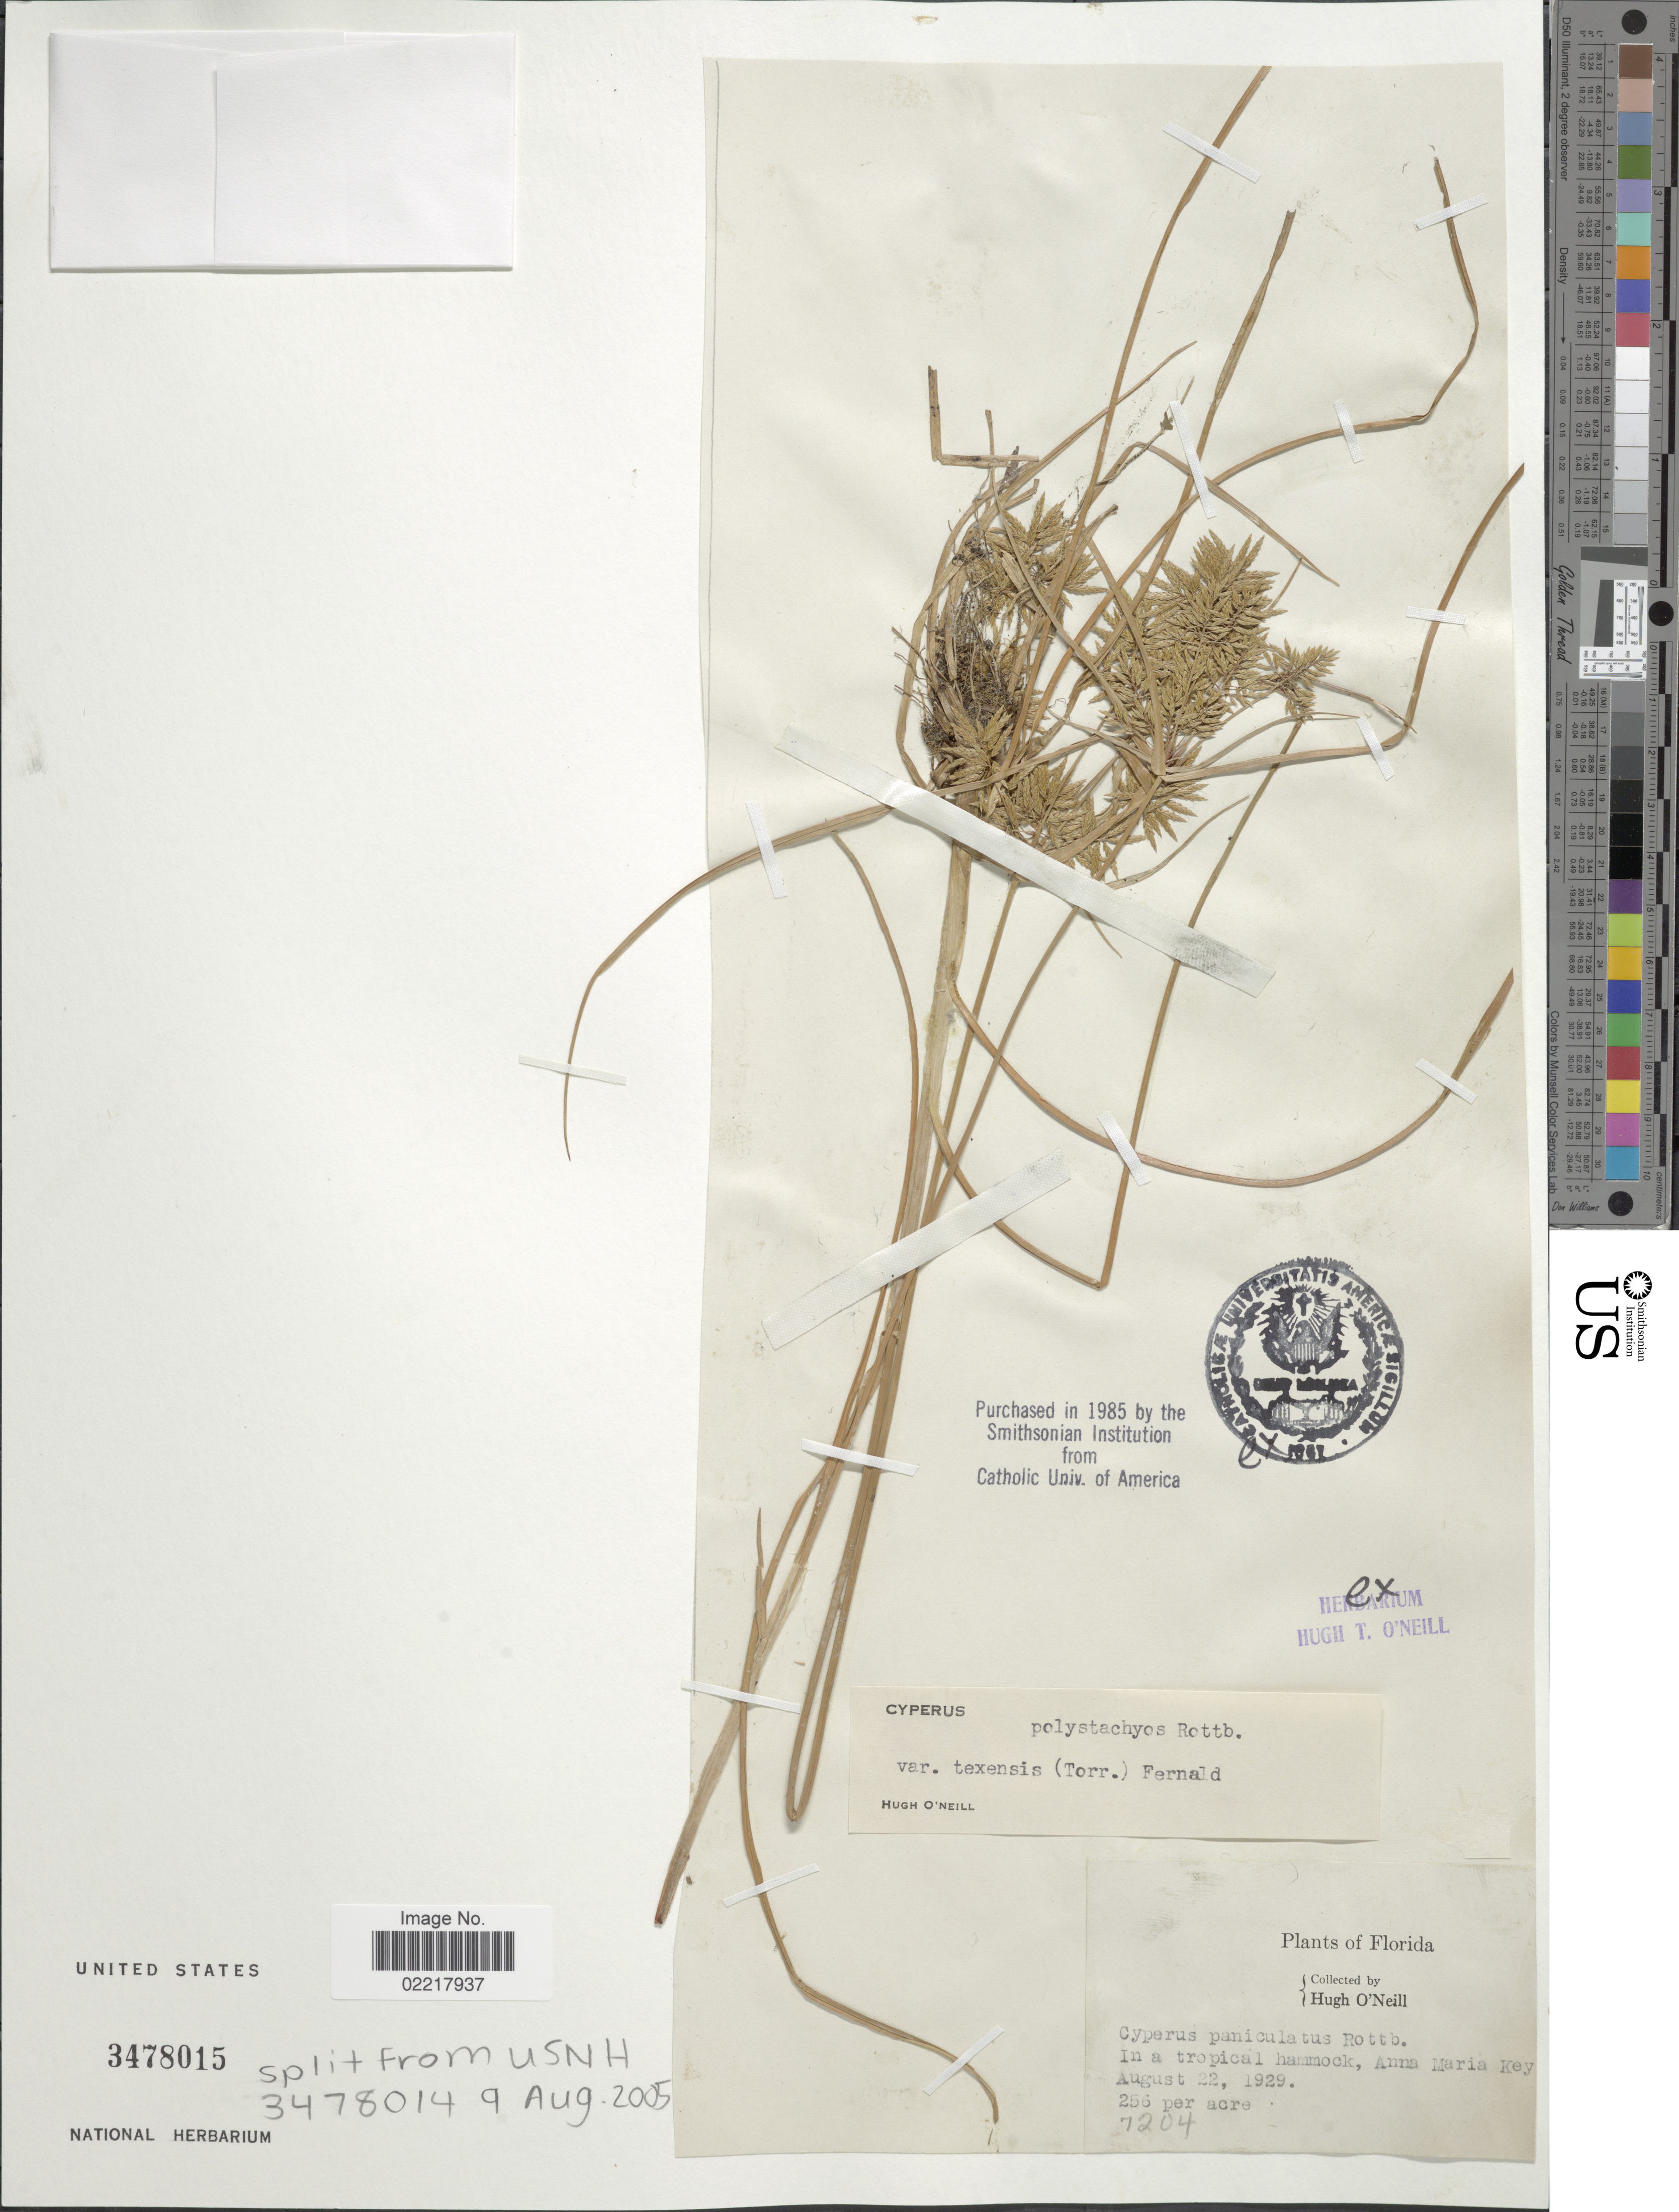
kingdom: Plantae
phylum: Tracheophyta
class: Liliopsida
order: Poales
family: Cyperaceae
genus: Cyperus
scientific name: Cyperus polystachyos var. texensis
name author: (Torr.) Fernald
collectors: H. O'Neill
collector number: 7204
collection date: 1929-08-22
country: United States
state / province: Florida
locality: In a tropical hammock, Anna Maria Key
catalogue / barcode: US 3478015